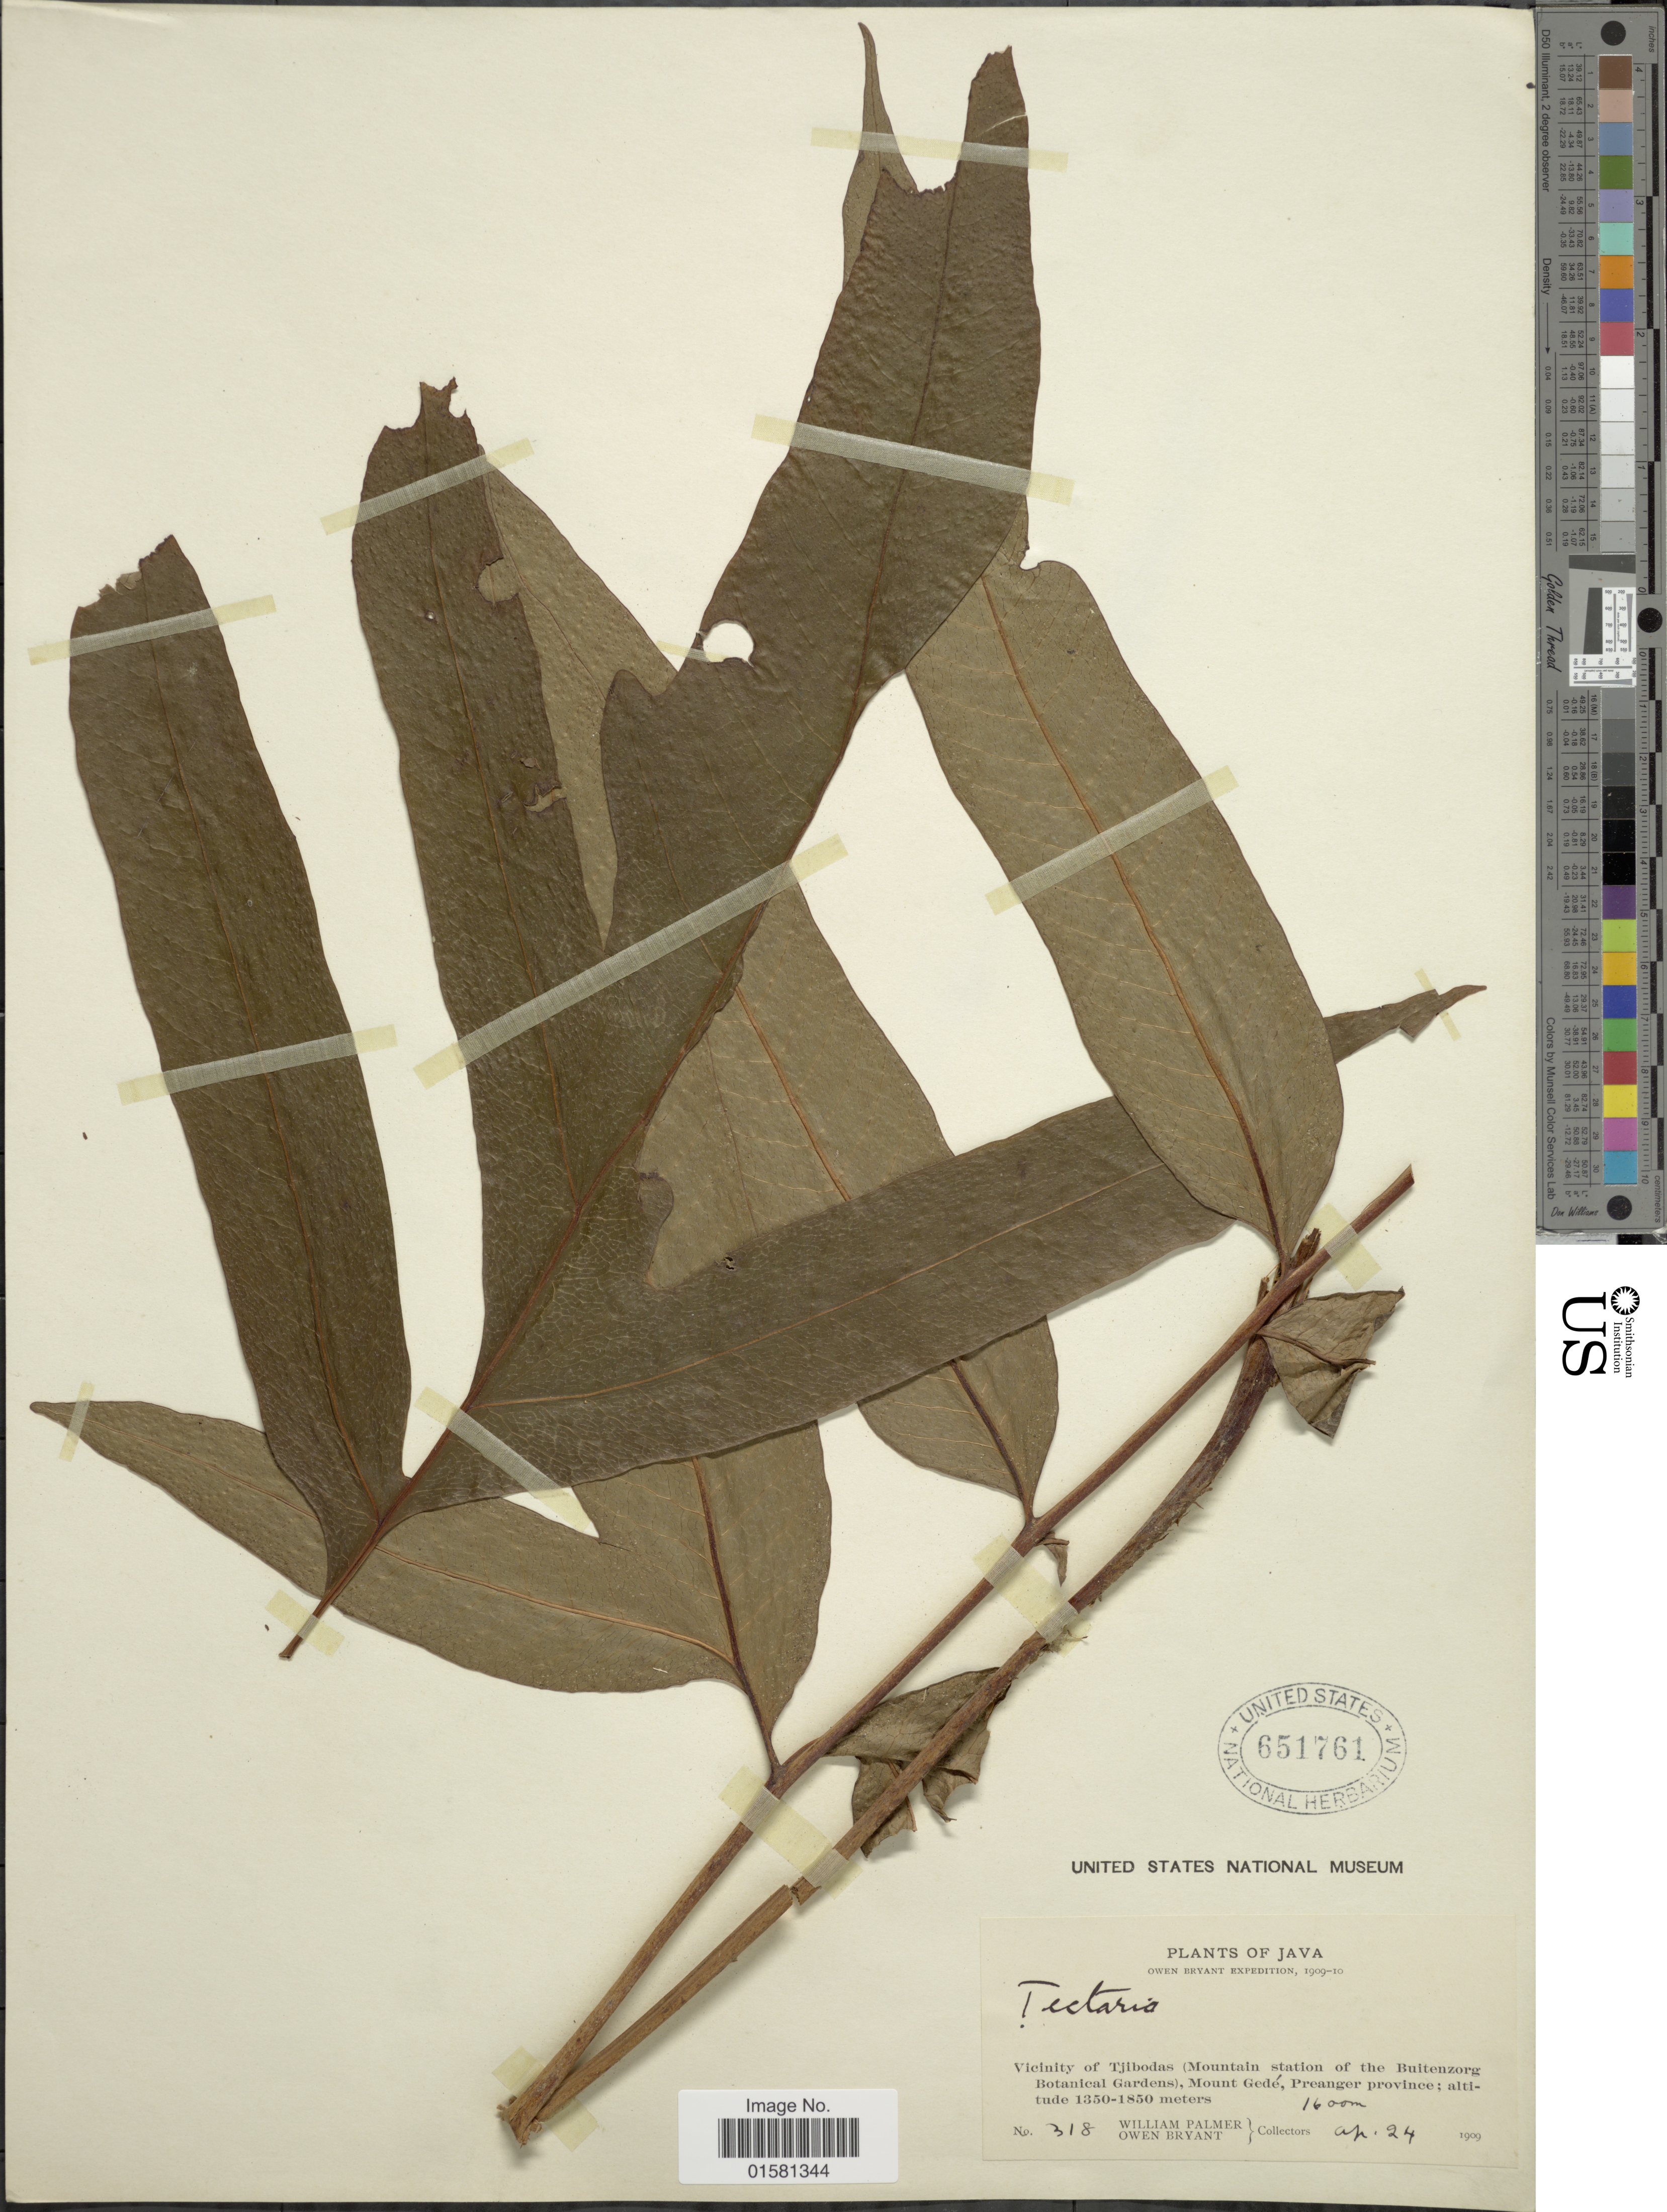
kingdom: Plantae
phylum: Tracheophyta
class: Polypodiopsida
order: Polypodiales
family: Tectariaceae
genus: Tectaria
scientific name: Tectaria sp.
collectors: W. Palmer & O. Bryant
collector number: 318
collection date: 1909-04-24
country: Indonesia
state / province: Java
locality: Java, vicinity of Tjibodas (Mountain station of the Buitenzorg Botanical Gardens), Mount Gede, Preanger province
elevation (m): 1600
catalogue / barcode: US 651761